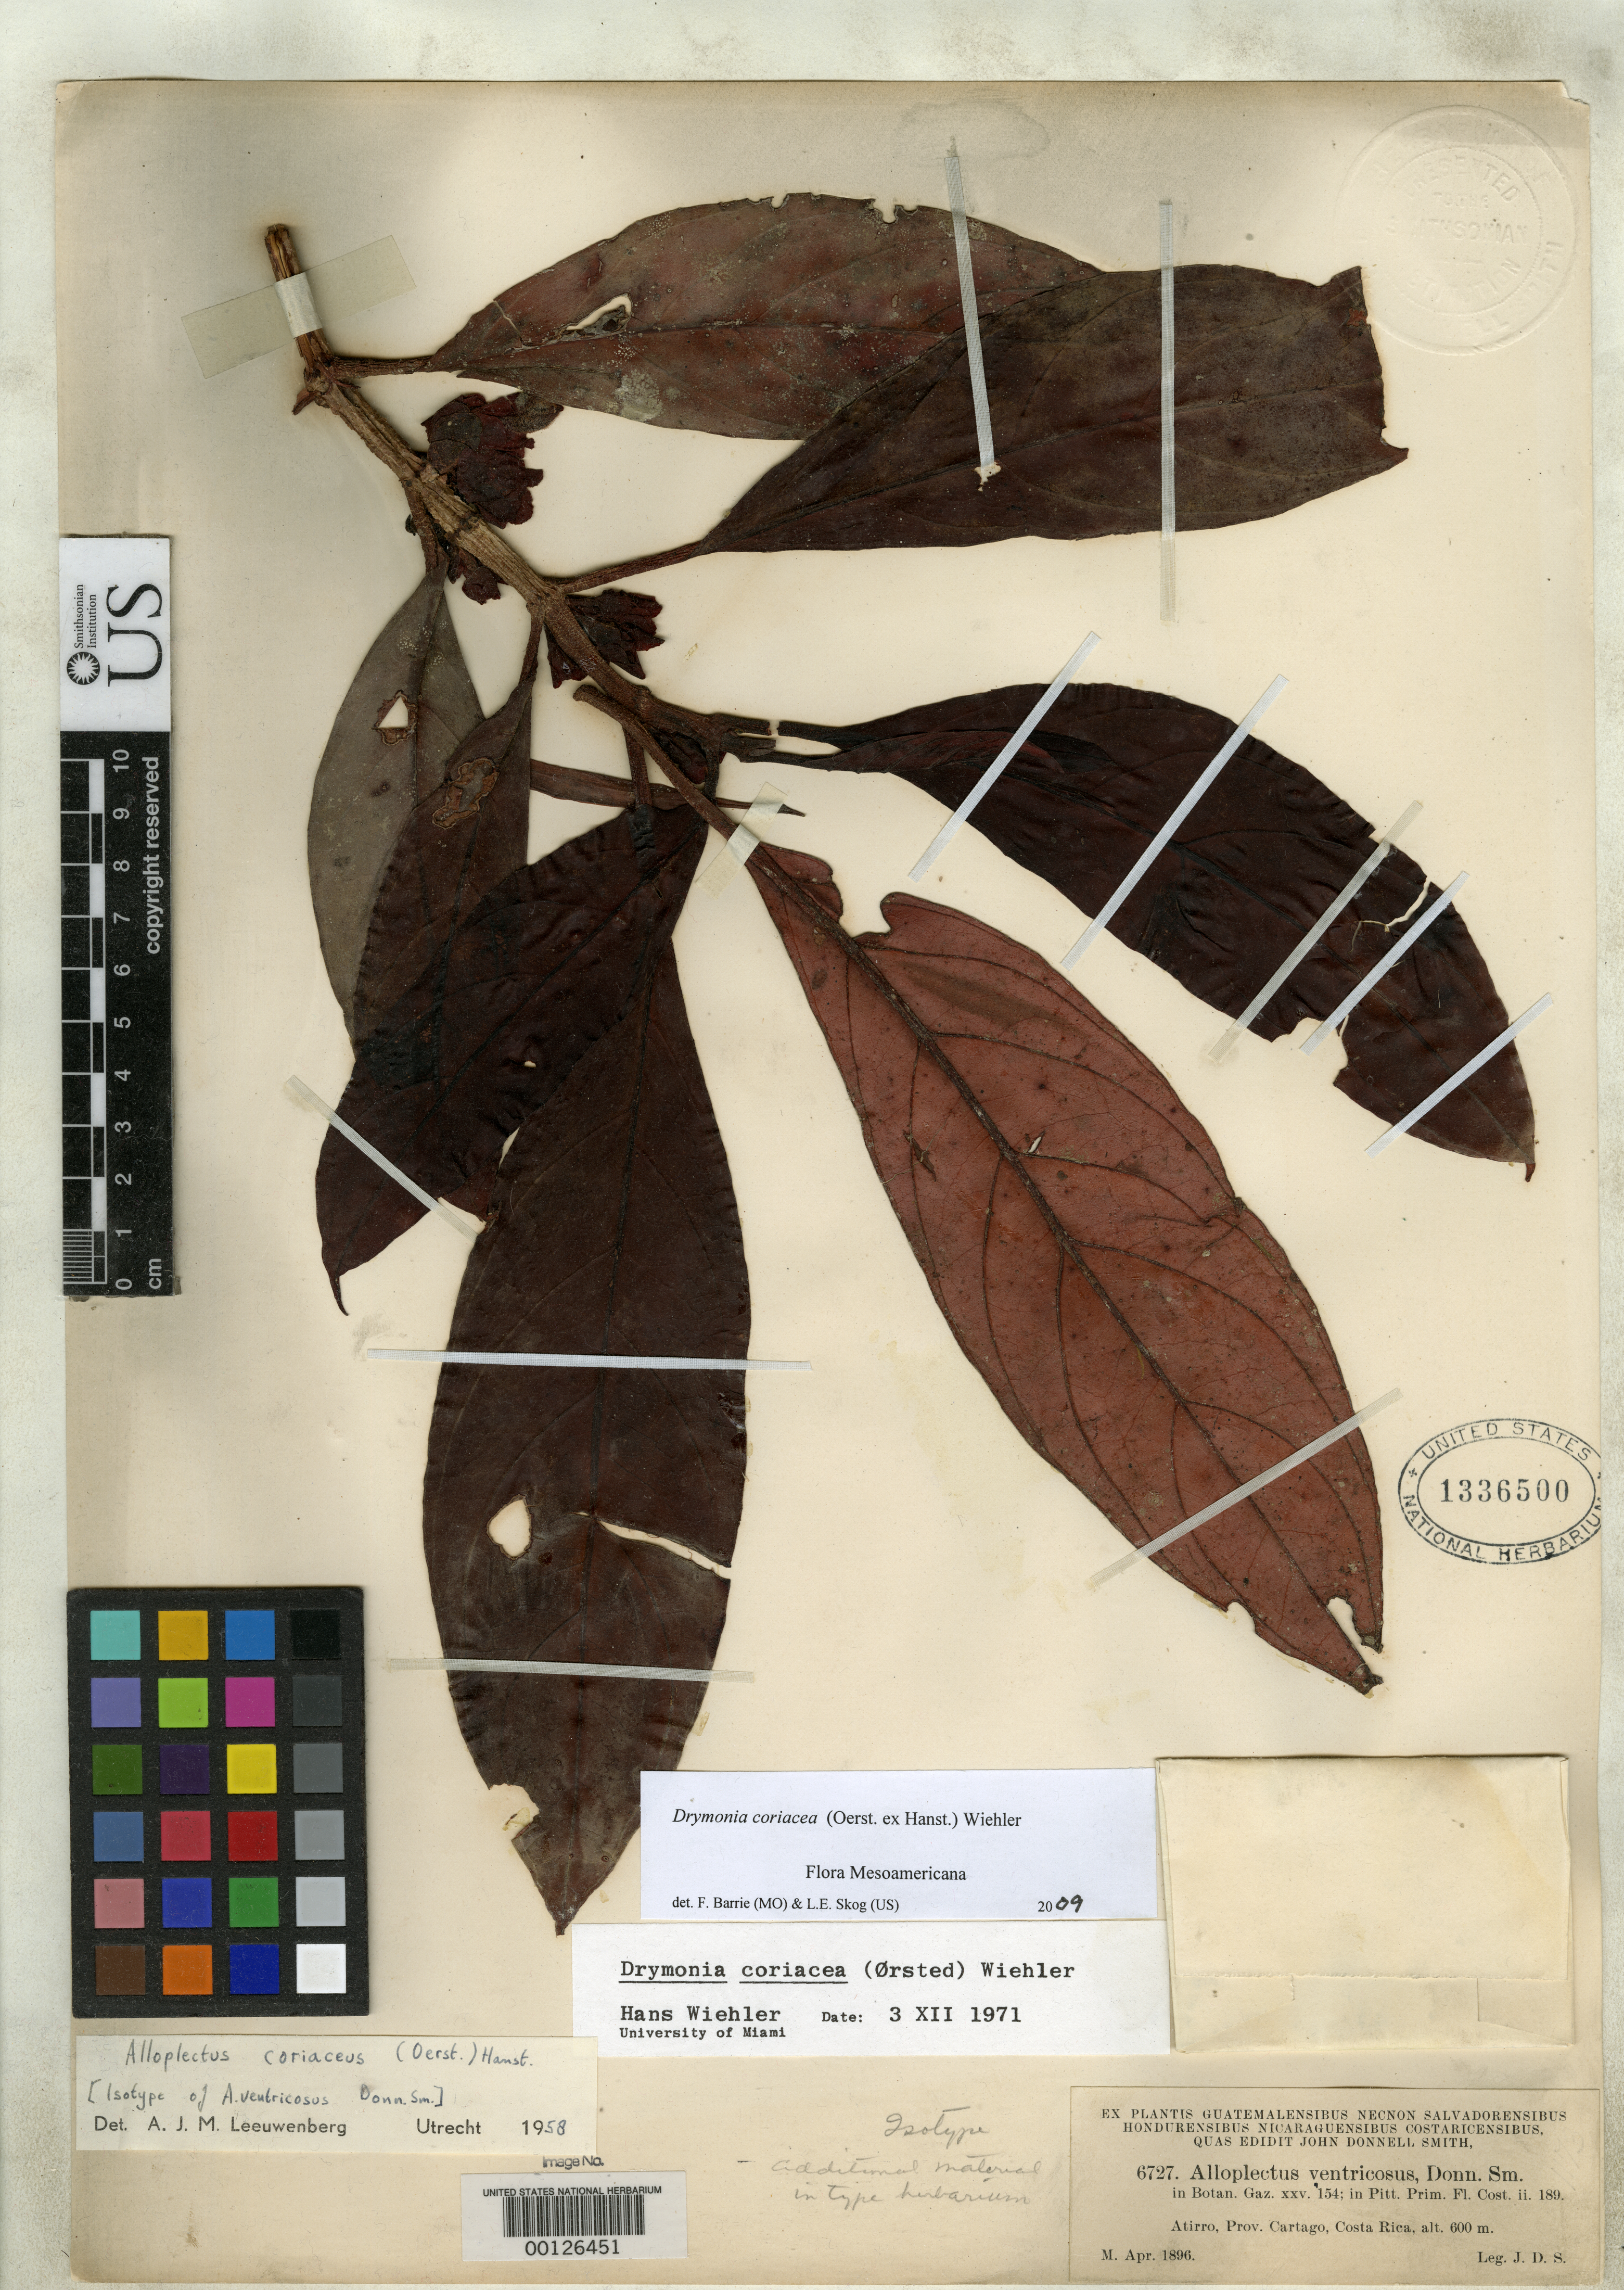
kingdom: Plantae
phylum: Tracheophyta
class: Magnoliopsida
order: Lamiales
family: Gesneriaceae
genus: Alloplectus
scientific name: Alloplectus ventricosus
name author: Donn. Sm.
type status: Isotype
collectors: J. Donnell Smith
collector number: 6727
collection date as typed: Apr 1896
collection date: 1896-04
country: Costa Rica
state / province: Cartago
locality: Atirro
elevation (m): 600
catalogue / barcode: US 1336500